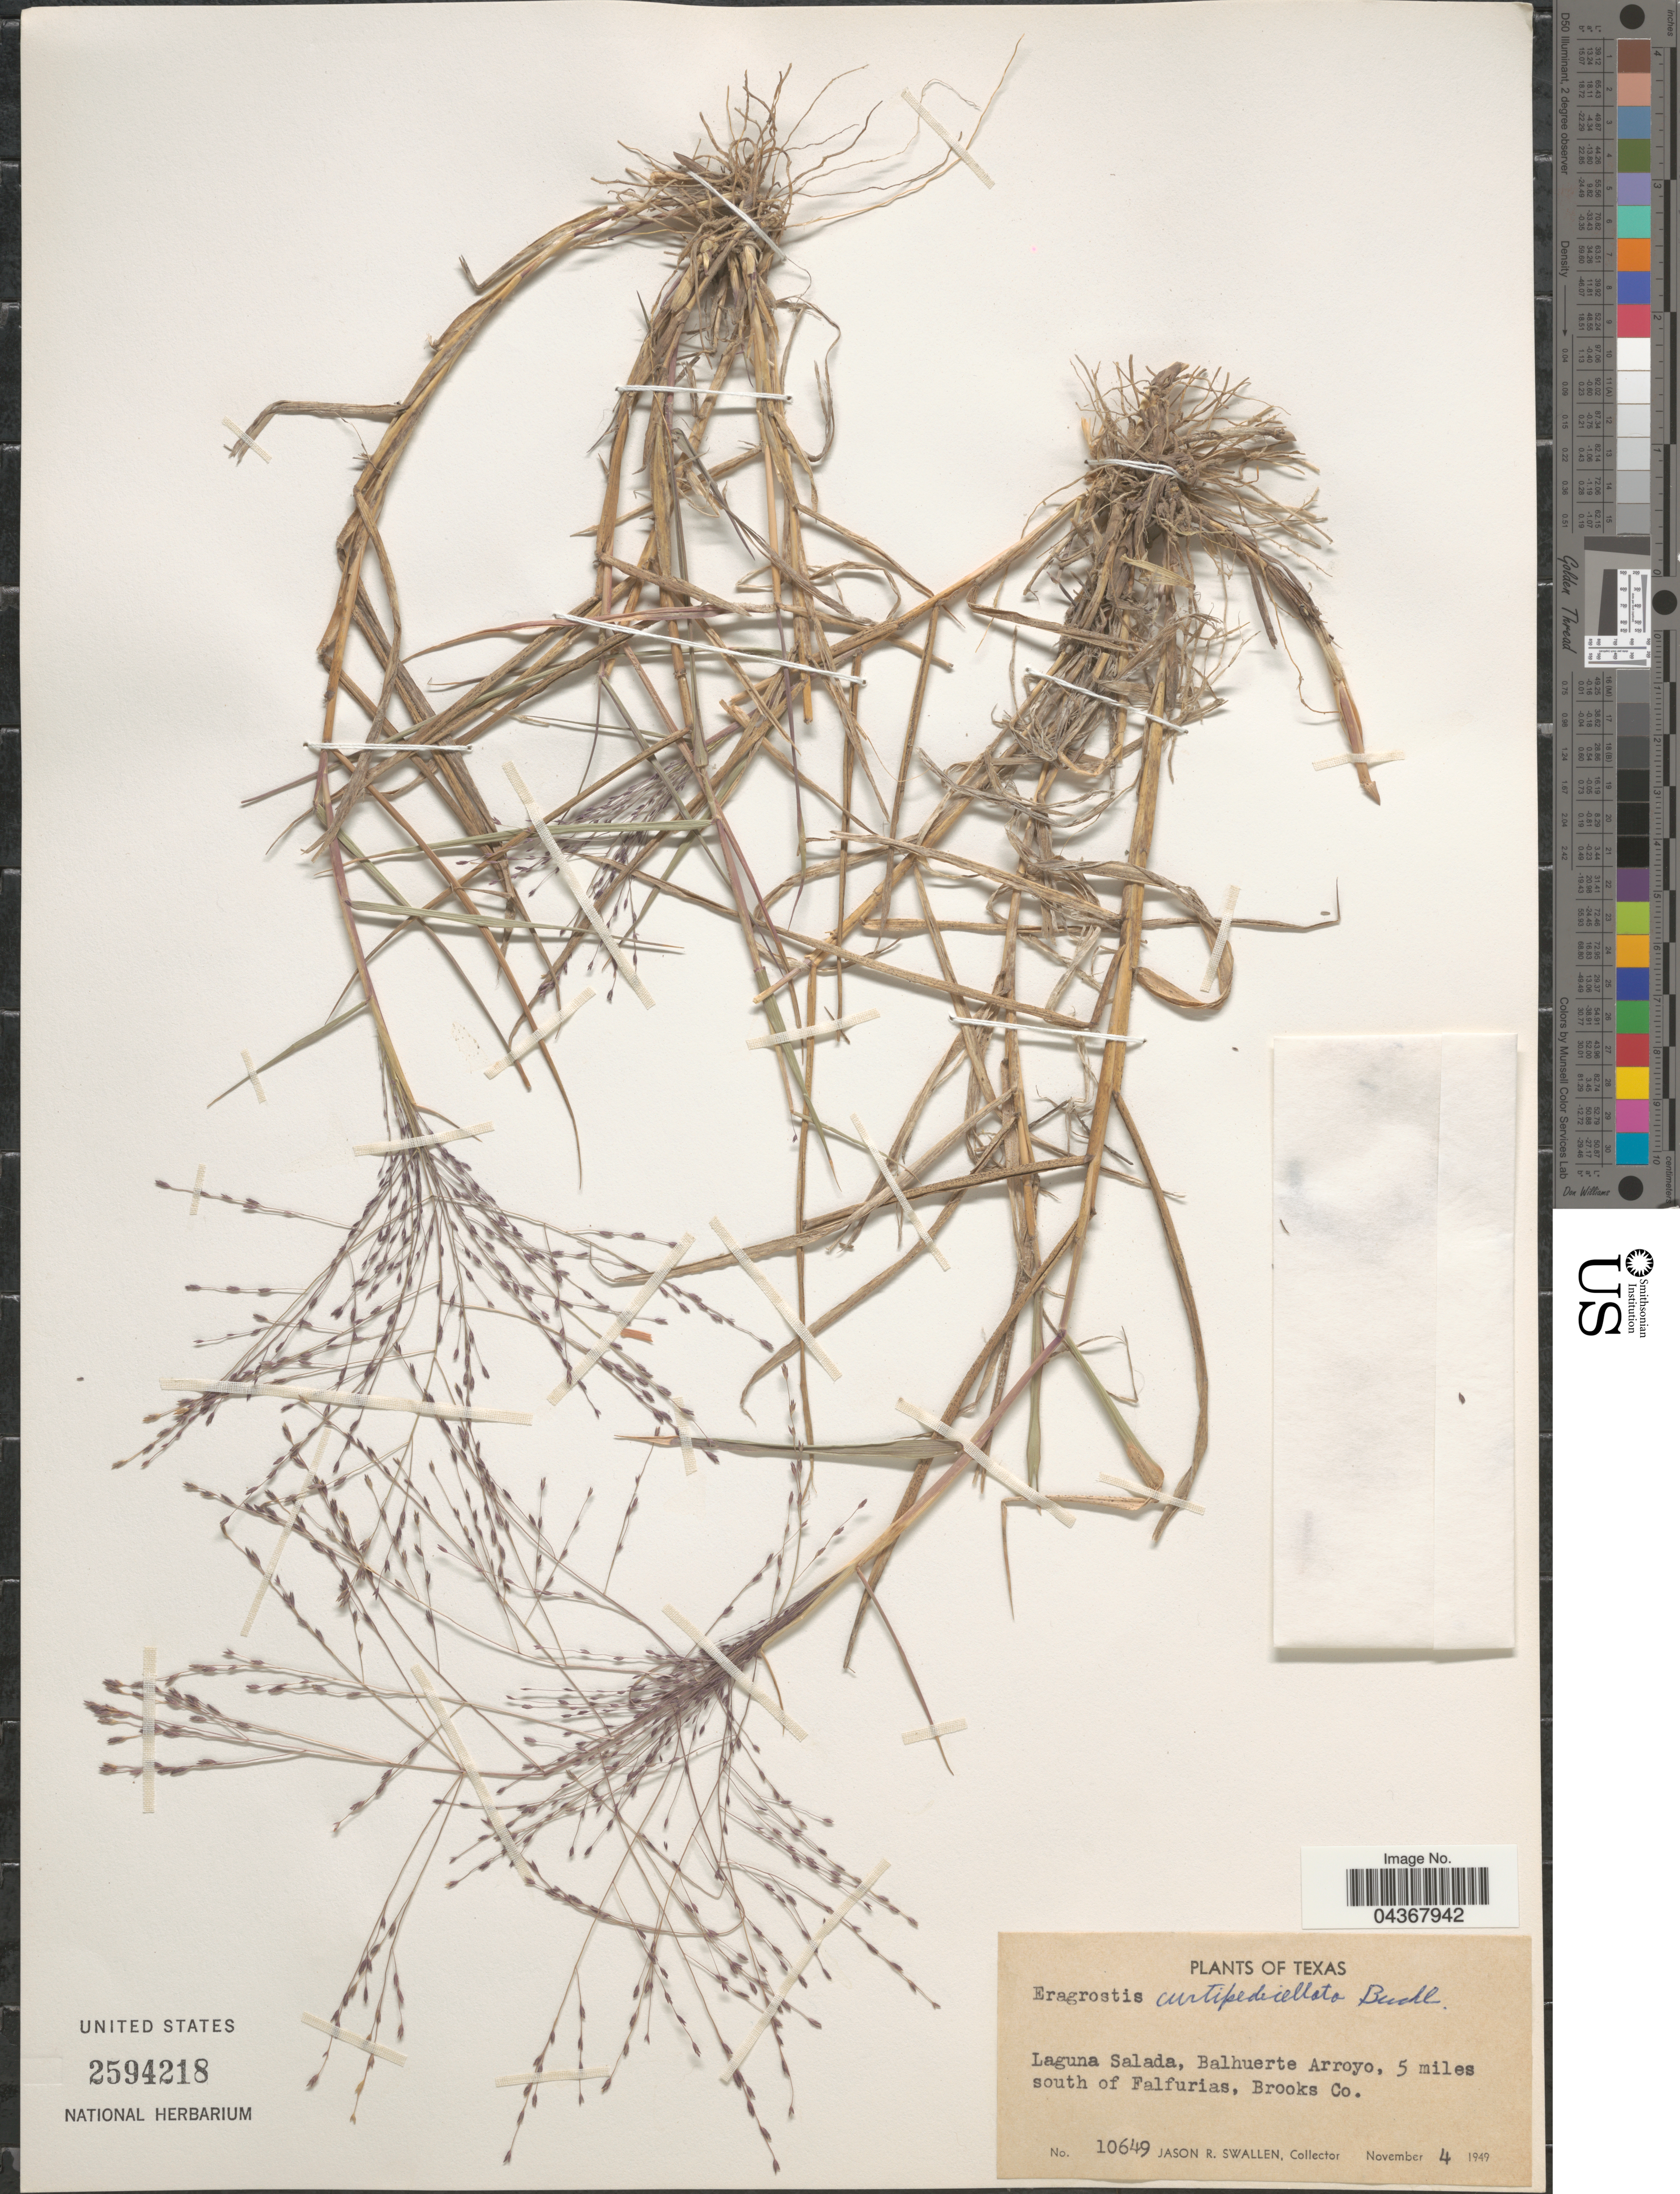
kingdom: Plantae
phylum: Tracheophyta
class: Liliopsida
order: Poales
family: Poaceae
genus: Eragrostis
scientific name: Eragrostis curtipedicellata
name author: Buckley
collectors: J. R. Swallen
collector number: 10649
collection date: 1949-11-04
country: United States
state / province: Texas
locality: Laguna Salada, Balhuerte Arroyo, 5 miles south of Falfurias, Brooks Co.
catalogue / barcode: US 2594218